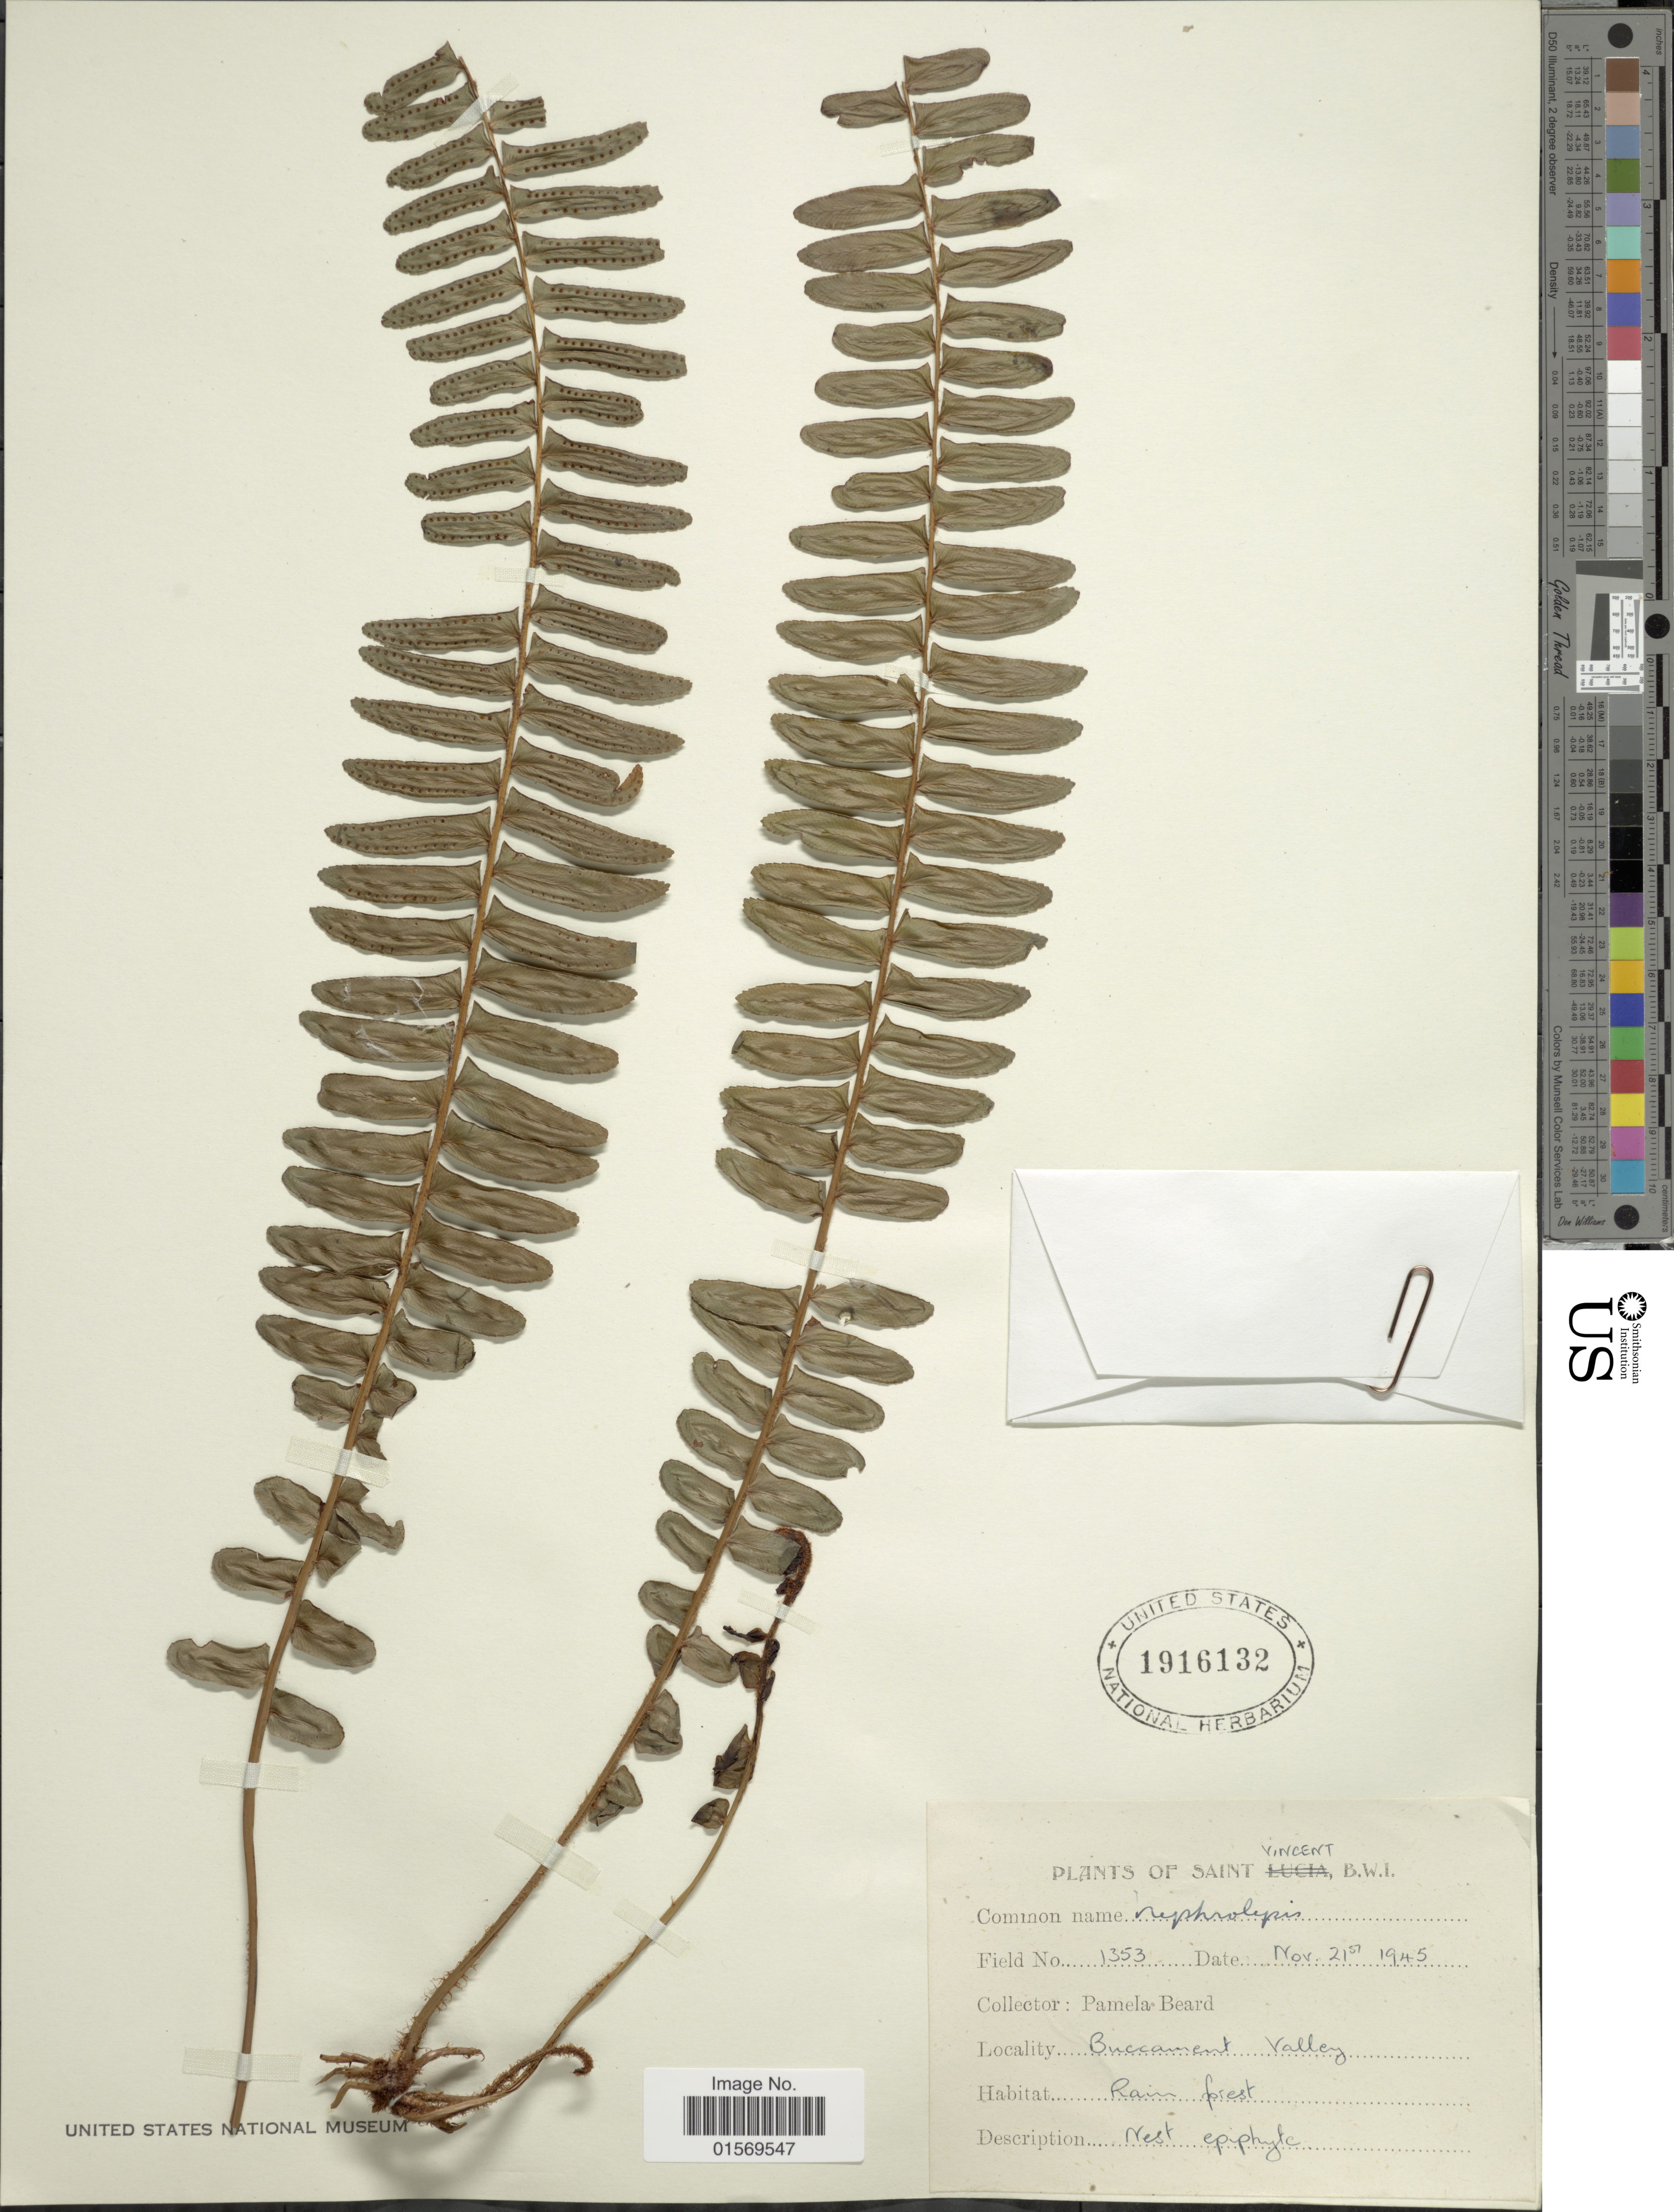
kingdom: Plantae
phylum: Tracheophyta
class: Polypodiopsida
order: Polypodiales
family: Nephrolepidaceae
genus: Nephrolepis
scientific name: Nephrolepis rivularis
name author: (Vahl) Mett. ex Krug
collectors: P. Beard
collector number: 1353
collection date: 1945-11-21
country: St. Vincent - Grenadines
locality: Saint Vincent, B.W.I. Buccament Valley.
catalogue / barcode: US 1916132